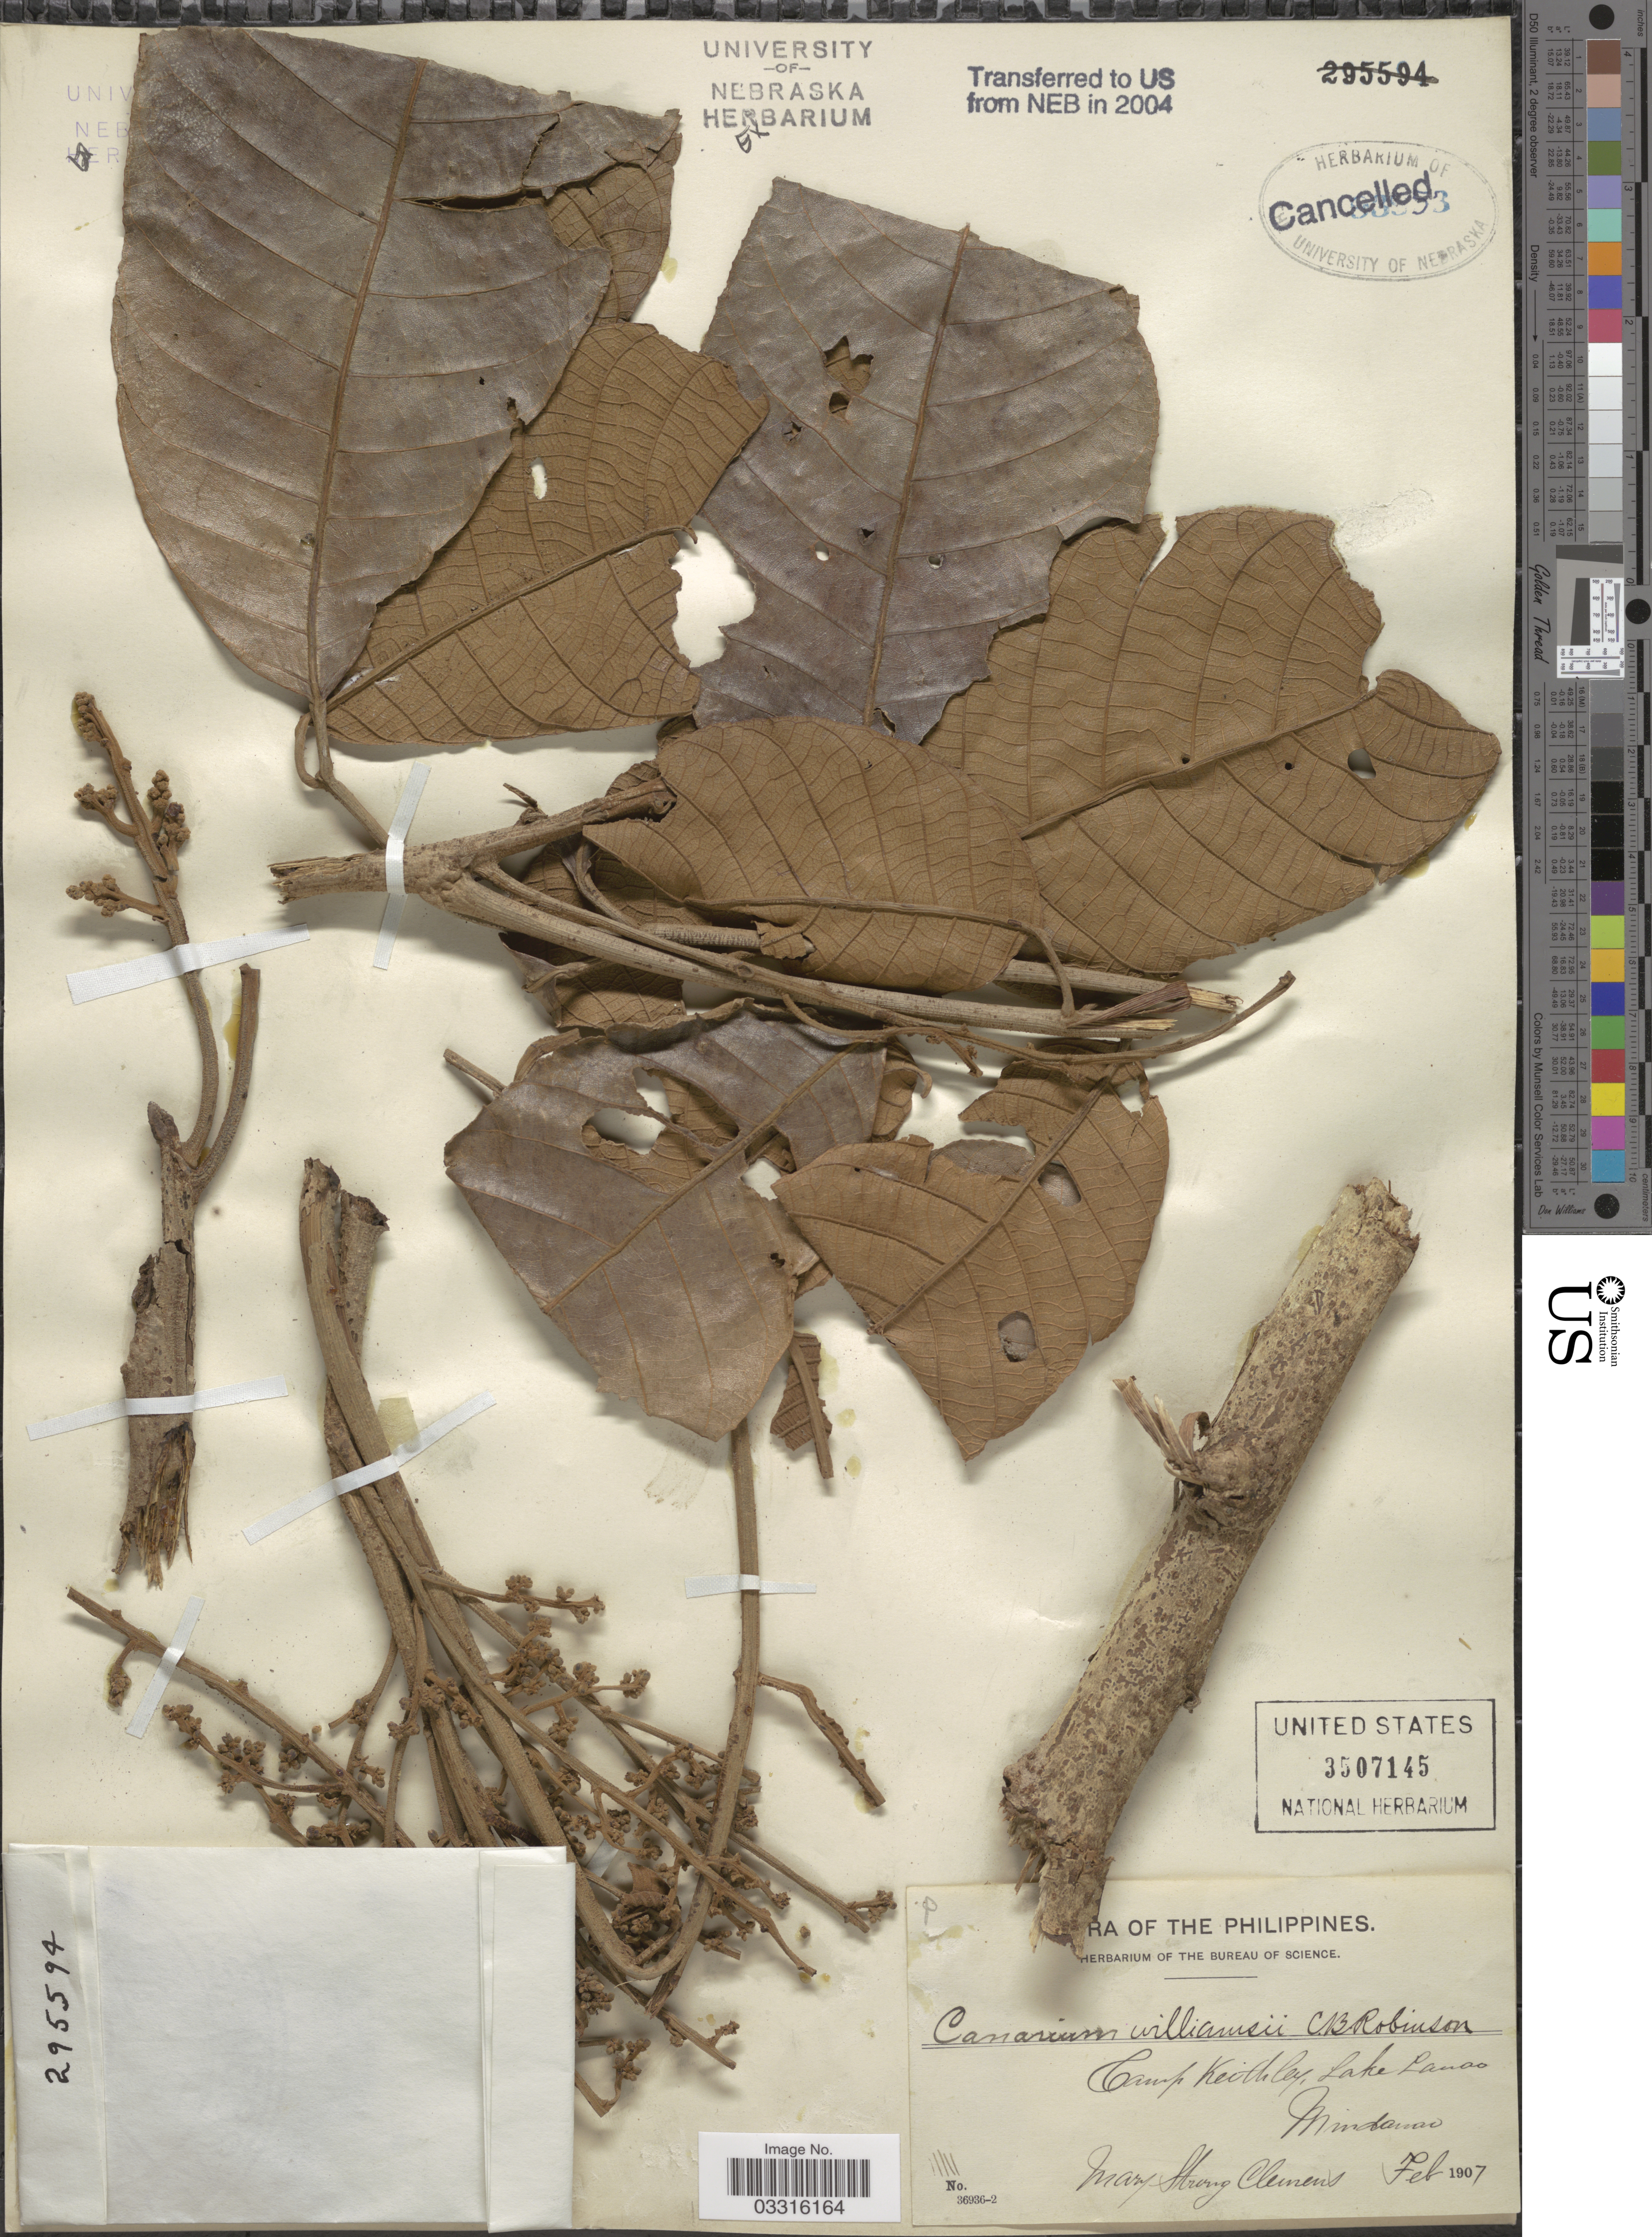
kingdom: Plantae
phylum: Tracheophyta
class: Magnoliopsida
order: Sapindales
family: Burseraceae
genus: Canarium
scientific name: Canarium vrieseanum f. williamsii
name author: (C.B. Rob.) Leenh.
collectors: M. S. Clemens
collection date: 1907-02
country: Philippines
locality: Camp Keithley, Lake Lanao, Mindanao.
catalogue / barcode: US 3507145